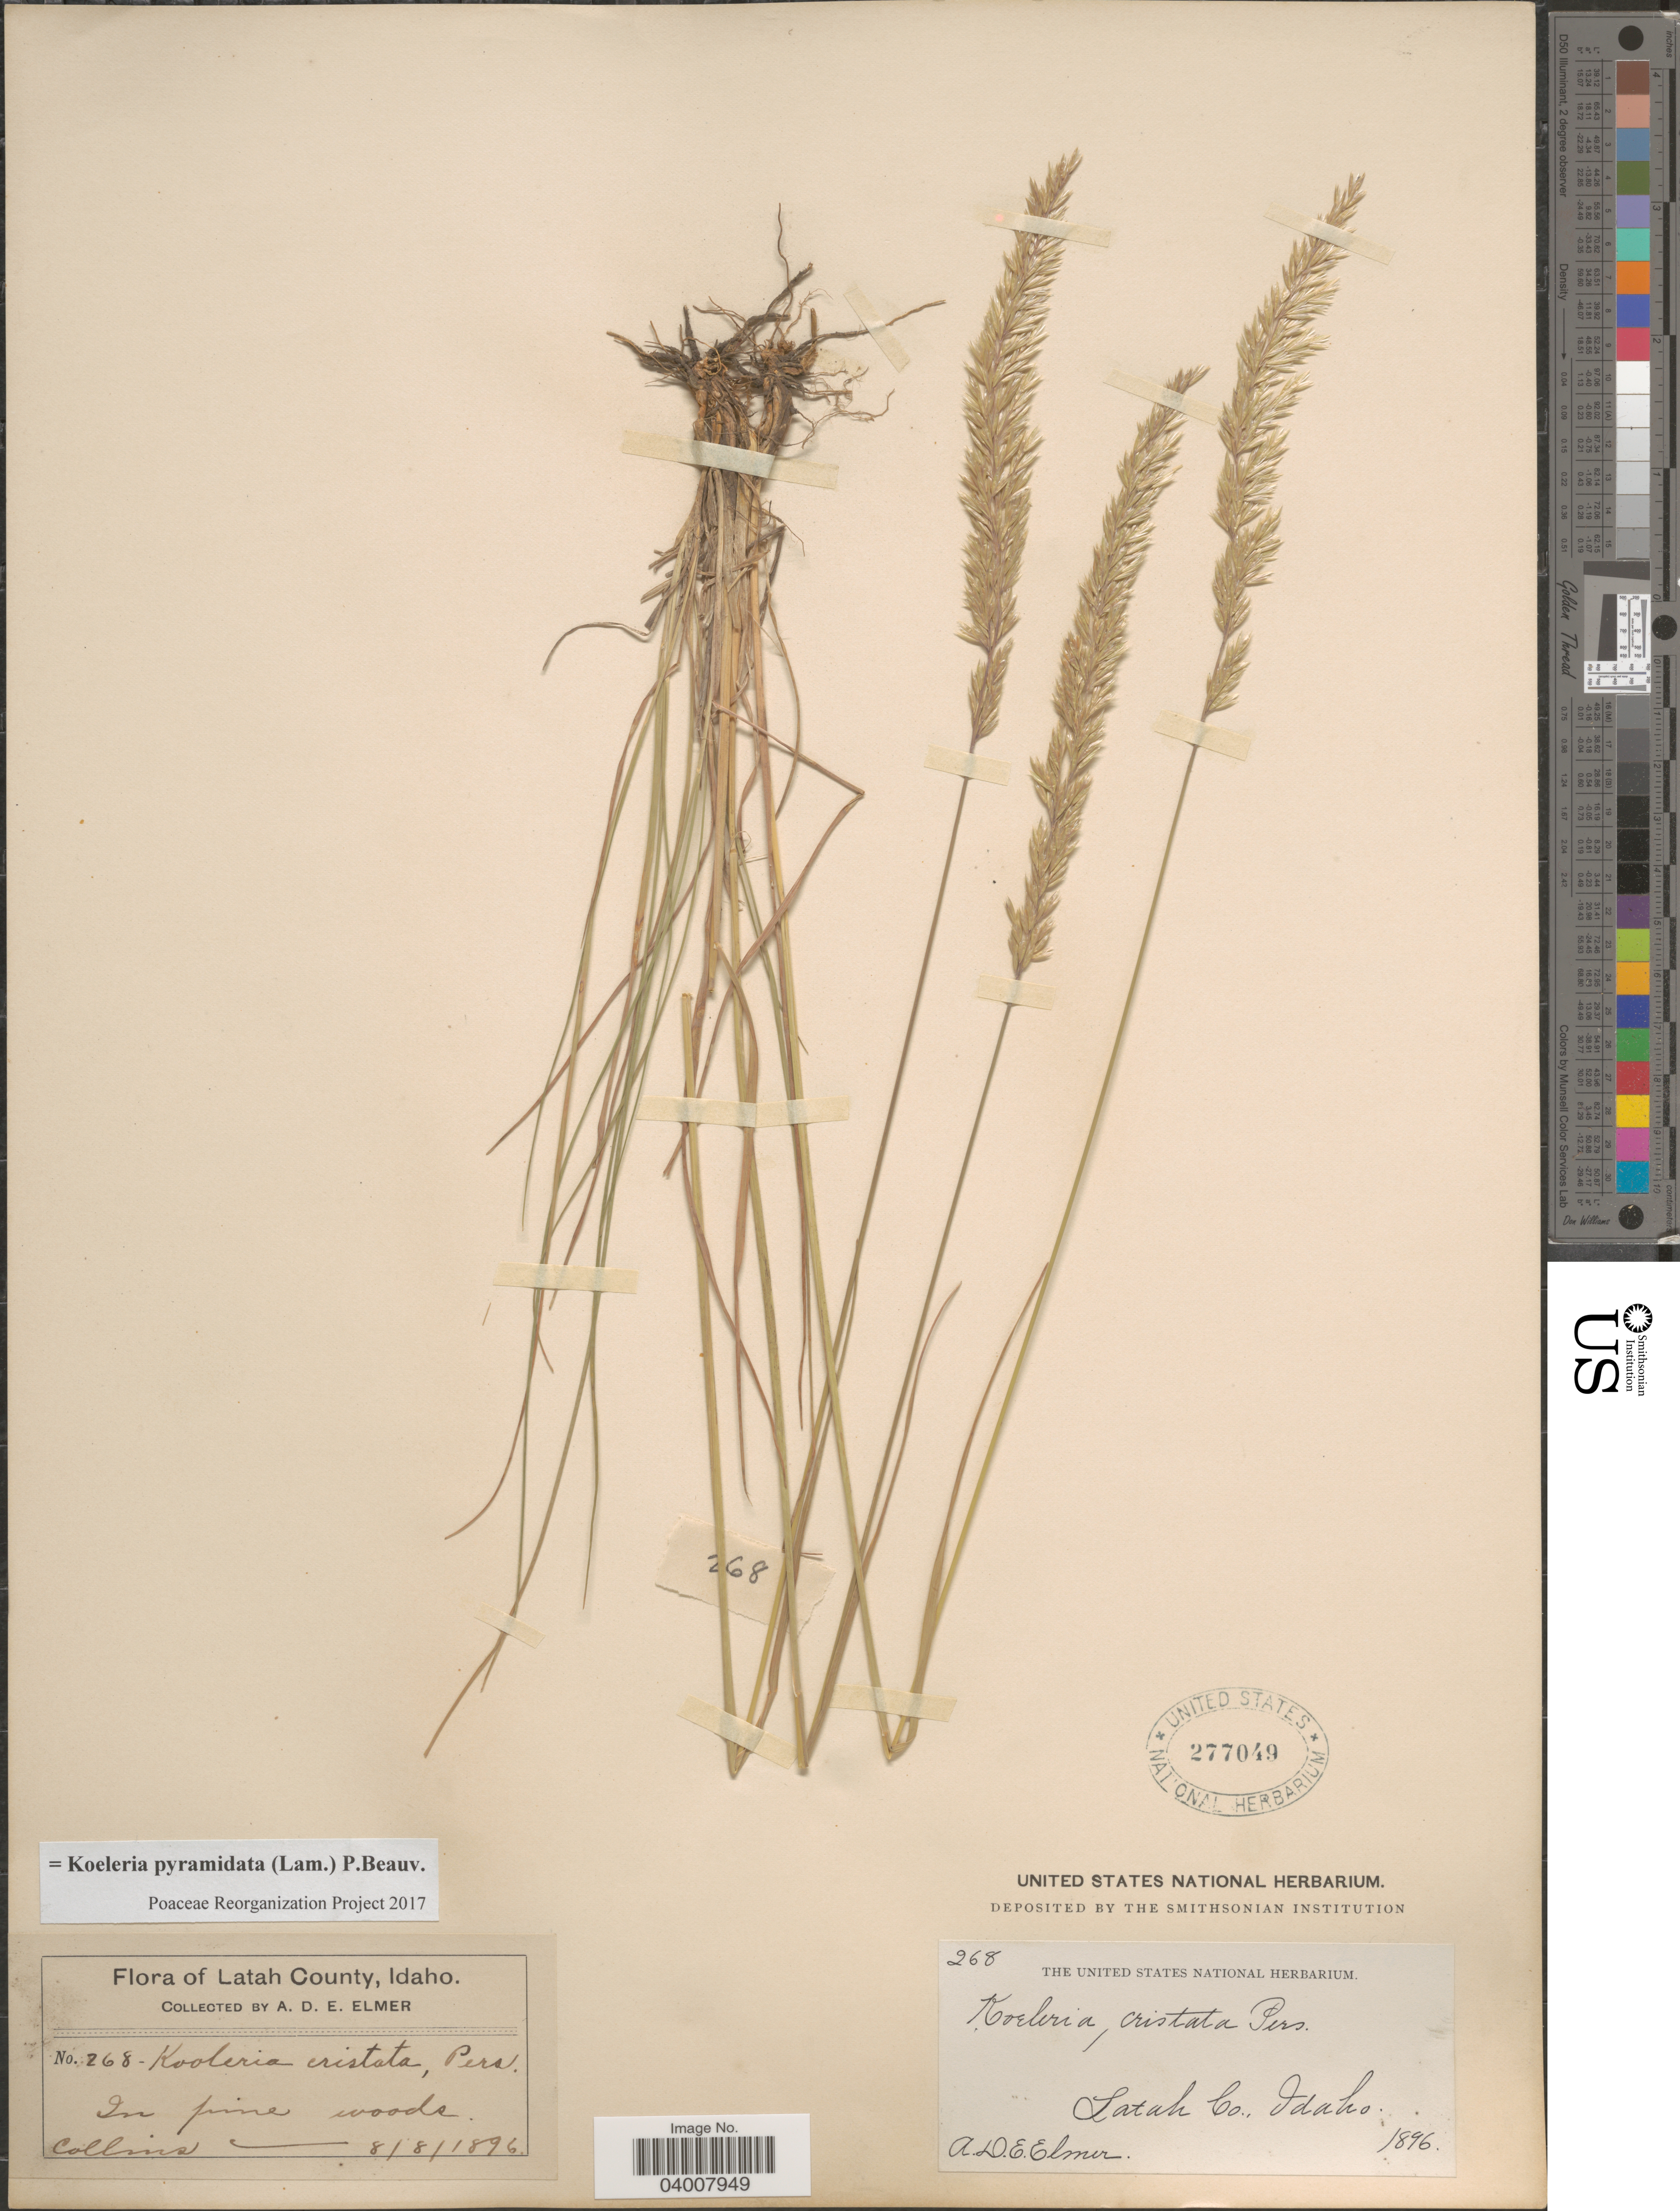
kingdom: Plantae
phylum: Tracheophyta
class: Liliopsida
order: Poales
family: Poaceae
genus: Koeleria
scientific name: Koeleria pyramidata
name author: (Lam.) P. Beauv.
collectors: A. D. E. Elmer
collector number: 268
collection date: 1896-08-08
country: United States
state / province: Idaho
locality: Latah County. In pine woods. Latah Co.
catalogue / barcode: US 277049